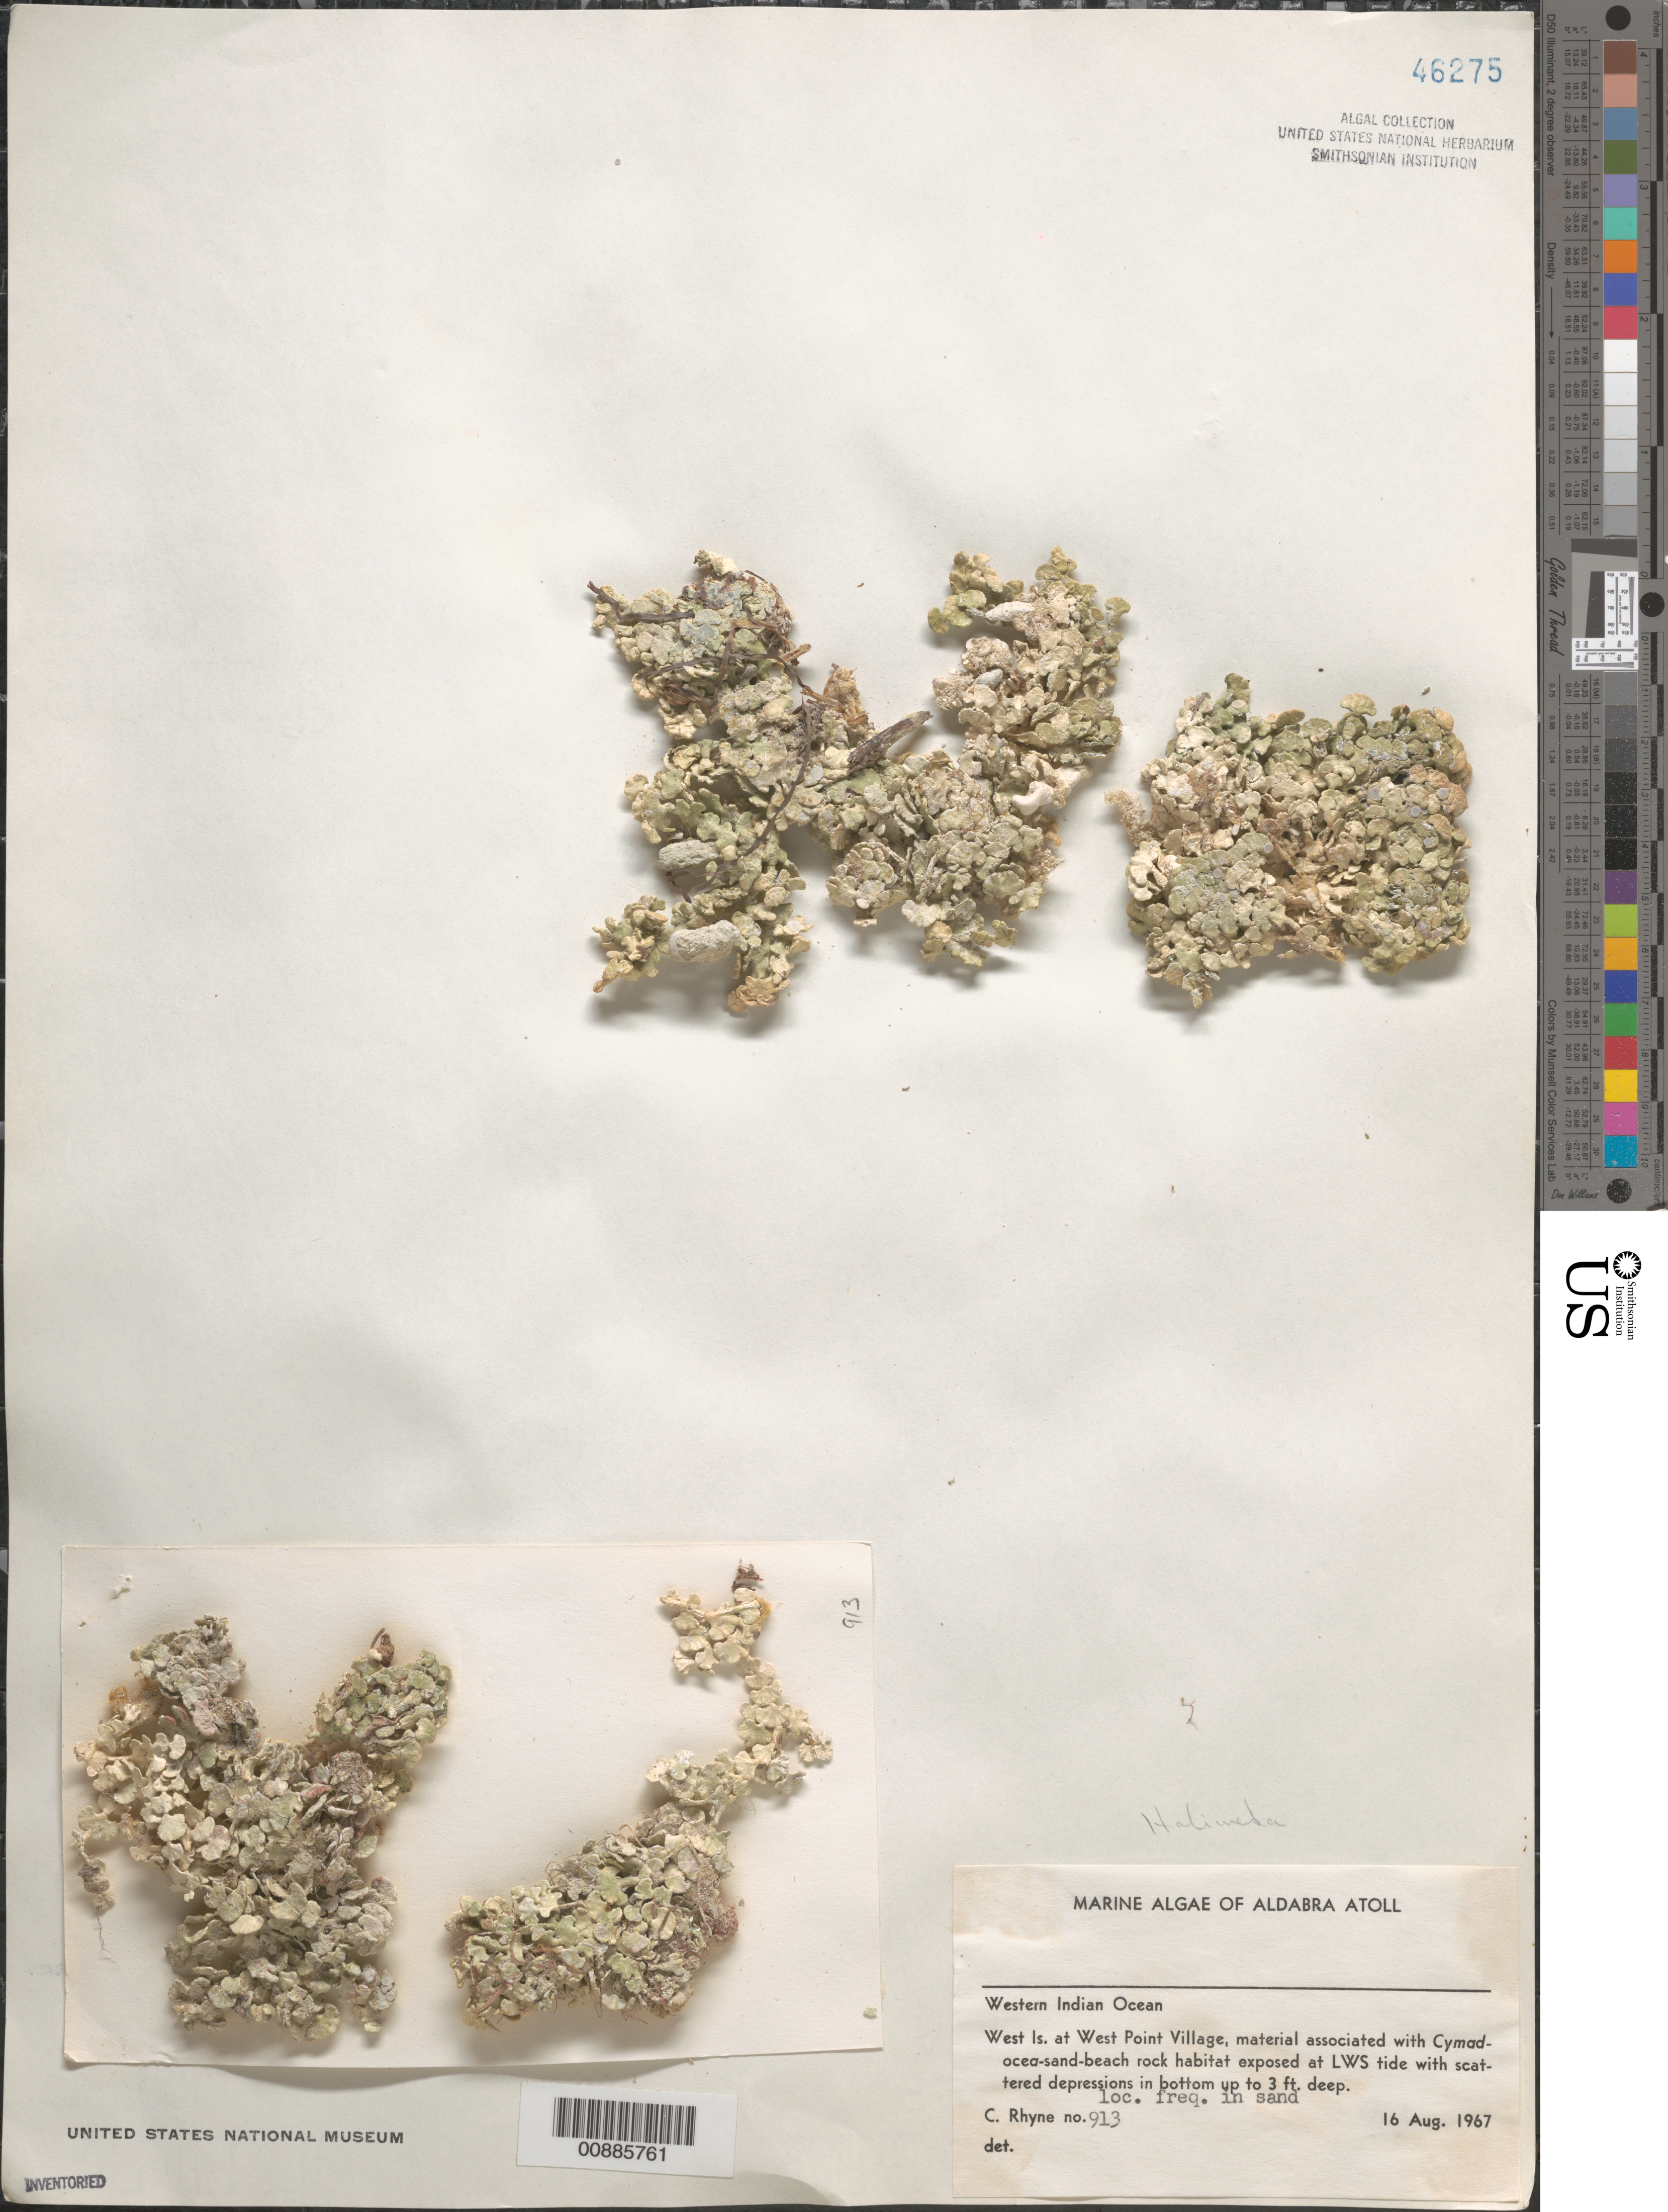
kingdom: Plantae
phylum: Chlorophyta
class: Ulvophyceae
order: Bryopsidales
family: Halimedaceae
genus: Halimeda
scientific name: Halimeda sp.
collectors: C. Rhyne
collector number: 913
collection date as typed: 16 Aug 1967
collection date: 1967-08-16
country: Seychelles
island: Aldabra Atoll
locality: West Islet, West Point Village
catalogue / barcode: US 46275